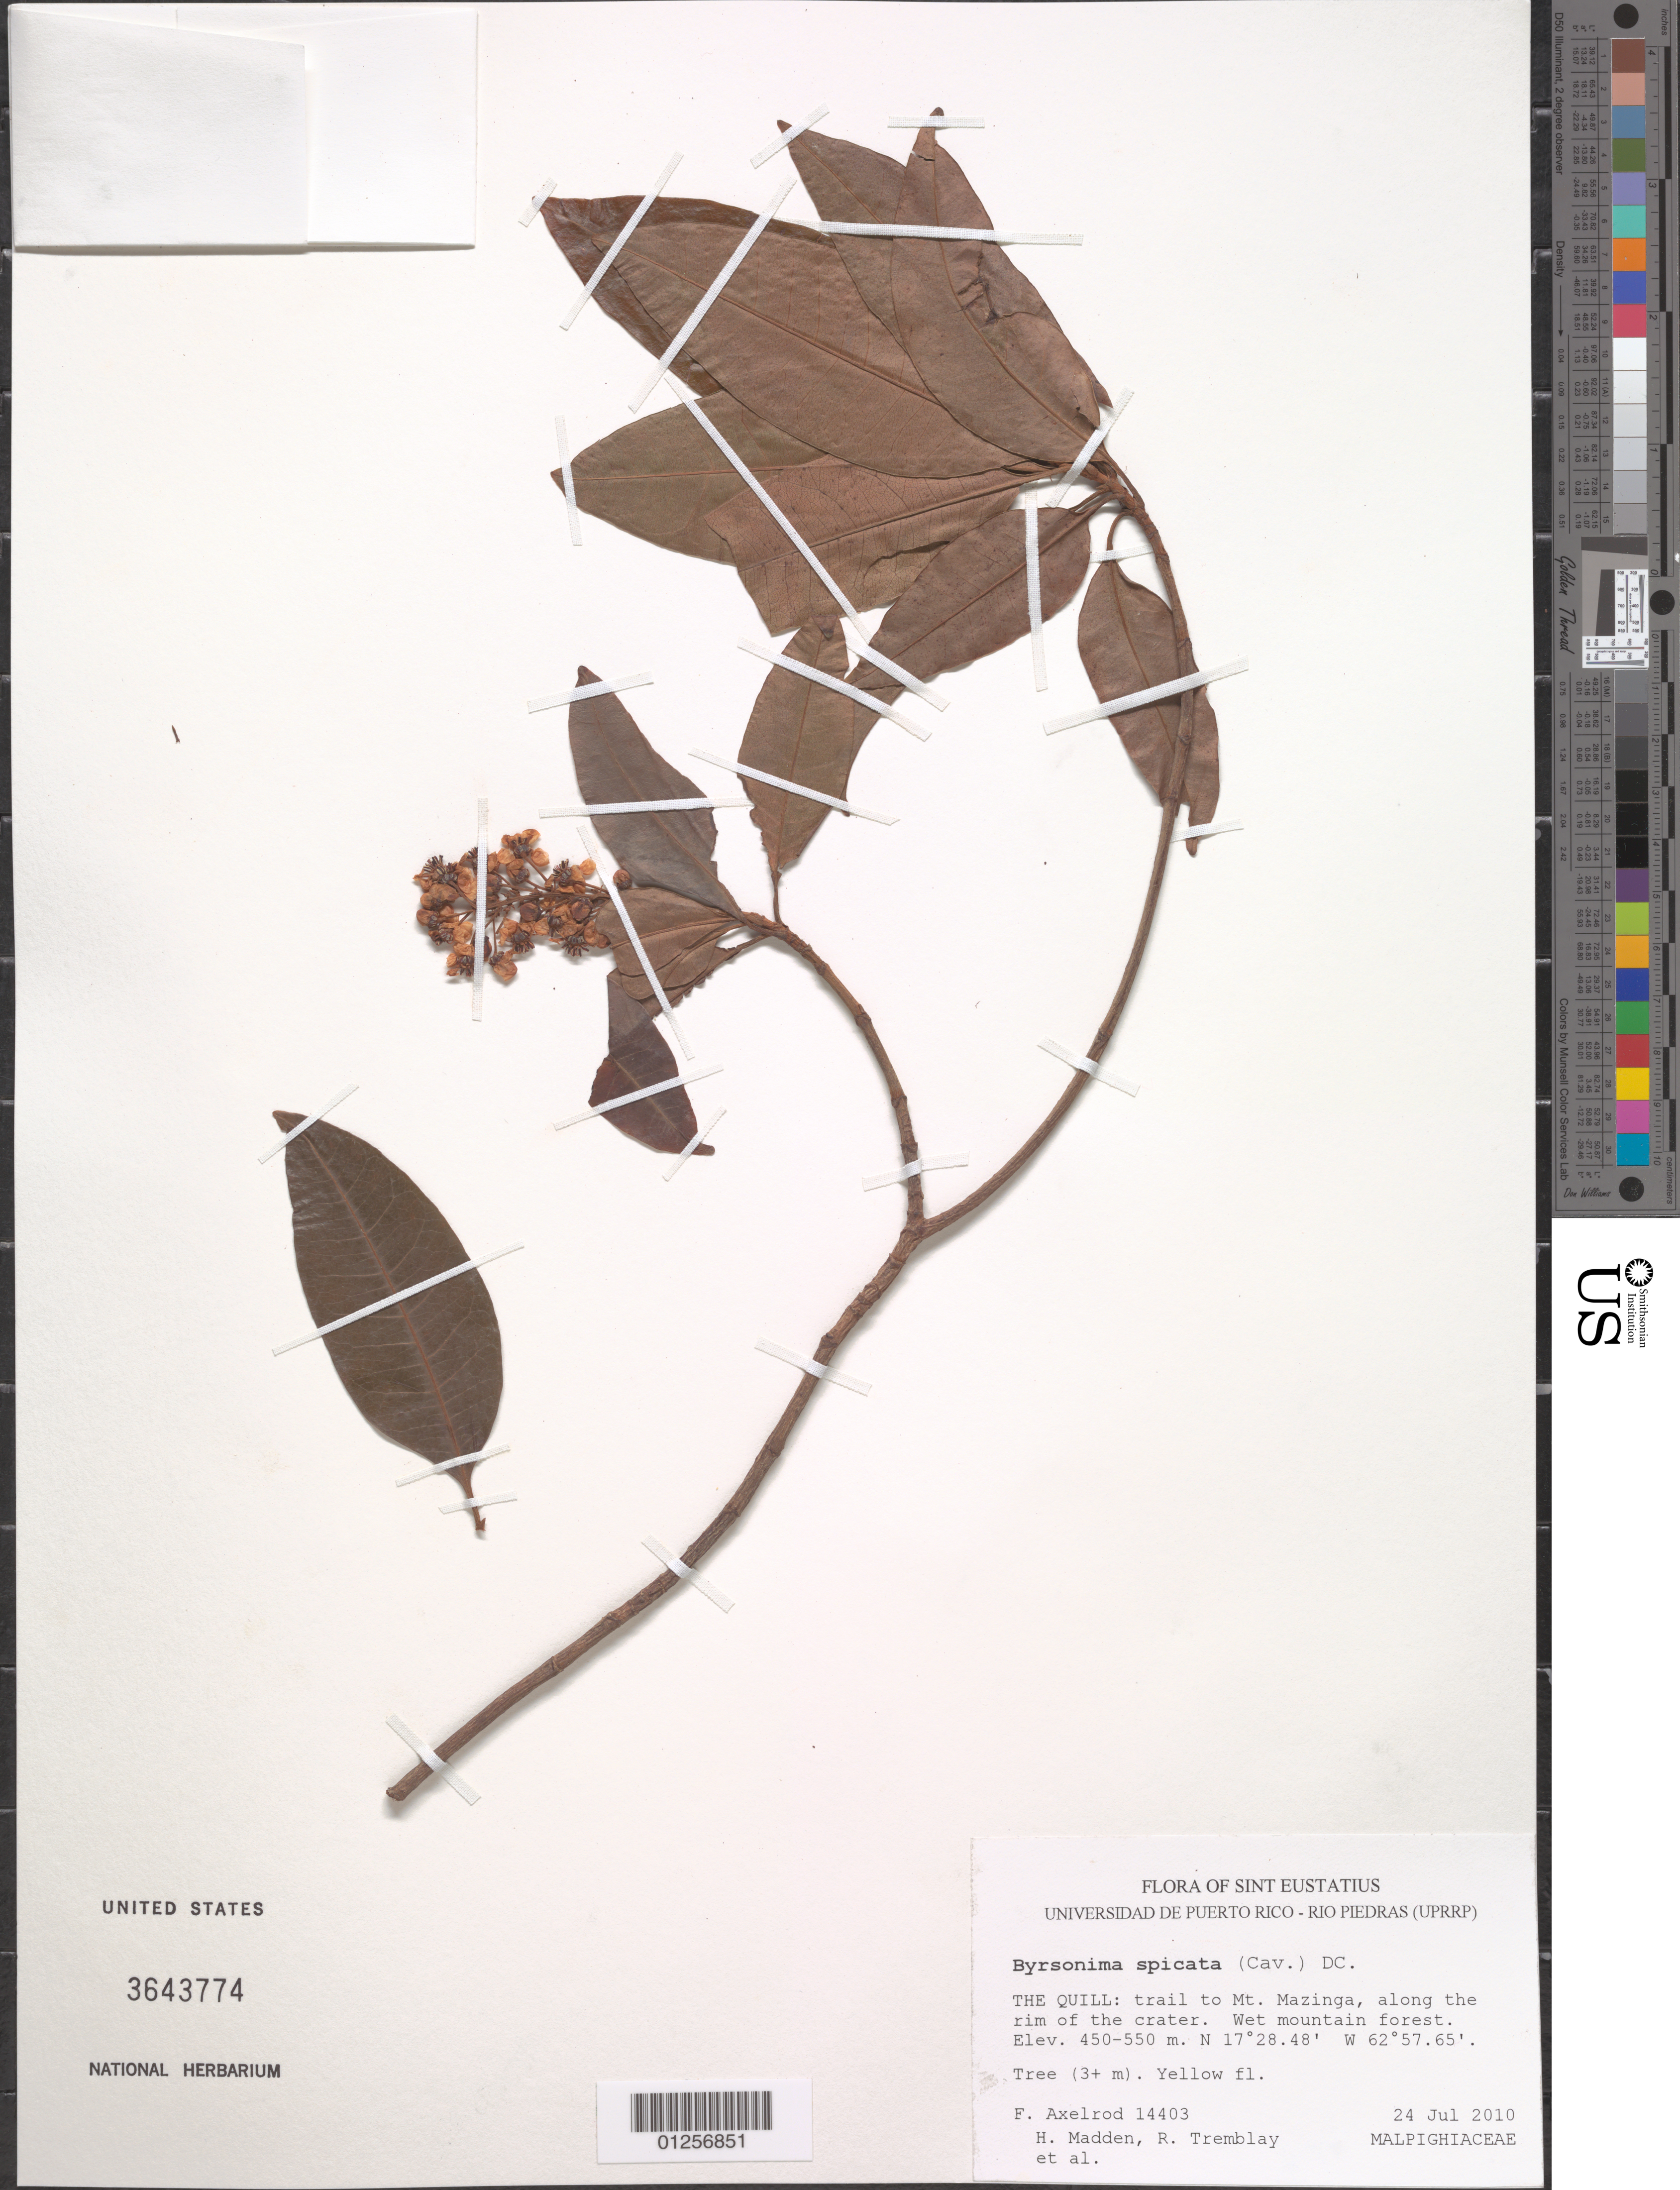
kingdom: Plantae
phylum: Tracheophyta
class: Magnoliopsida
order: Malpighiales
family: Malpighiaceae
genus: Byrsonima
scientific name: Byrsonima spicata (Cav.) DC.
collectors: F. S. Axelrod et al.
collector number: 14403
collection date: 2010-07-24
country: Netherlands Antilles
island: Sint Eustatius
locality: The Quill, trail to Mt. Mazinga, along rim of the crater.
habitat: Wet mountain forest.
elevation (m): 450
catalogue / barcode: US 3643774